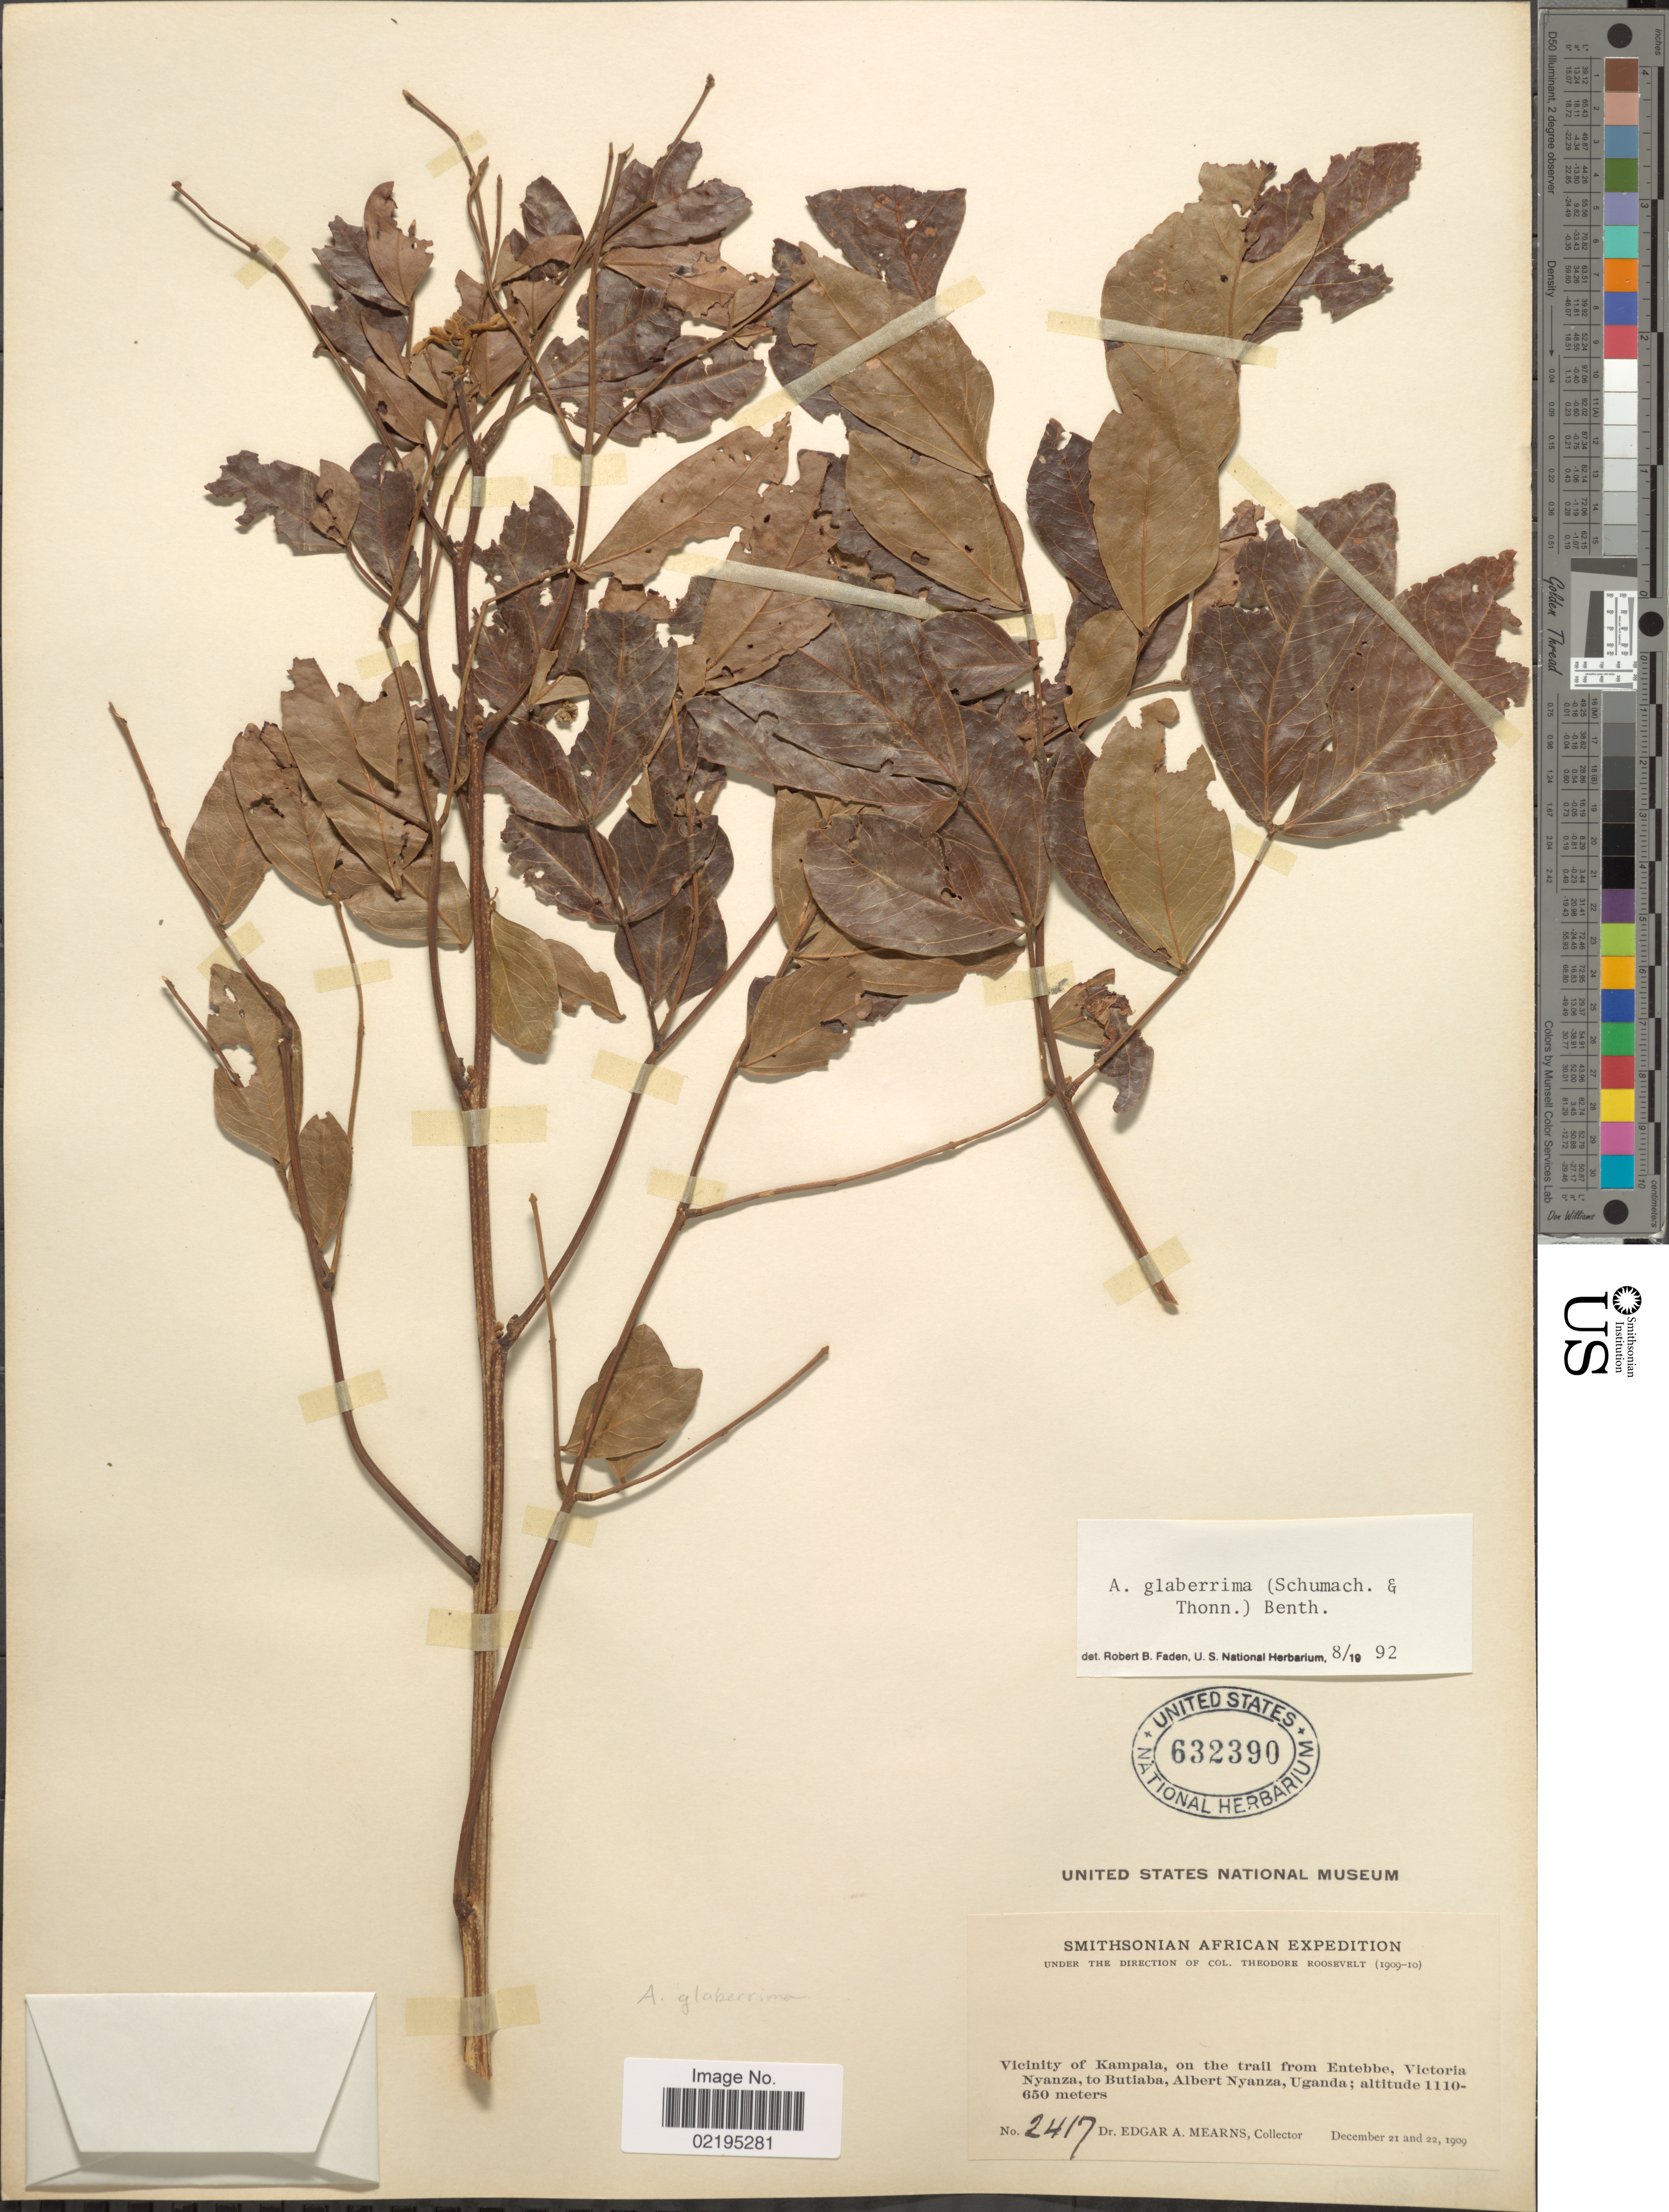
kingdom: Plantae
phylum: Tracheophyta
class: Magnoliopsida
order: Fabales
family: Fabaceae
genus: Albizia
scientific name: Albizia glaberrima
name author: (Schumach. & Thonn.) Benth.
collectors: E. A. Mearns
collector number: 2417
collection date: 1909-12-21/1909-12-22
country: Uganda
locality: Vicinity of Kampala, on the trail from Entebbe, Victoria Nyanza, to Butiaba, Albert Nyanza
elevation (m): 650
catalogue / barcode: US 632390